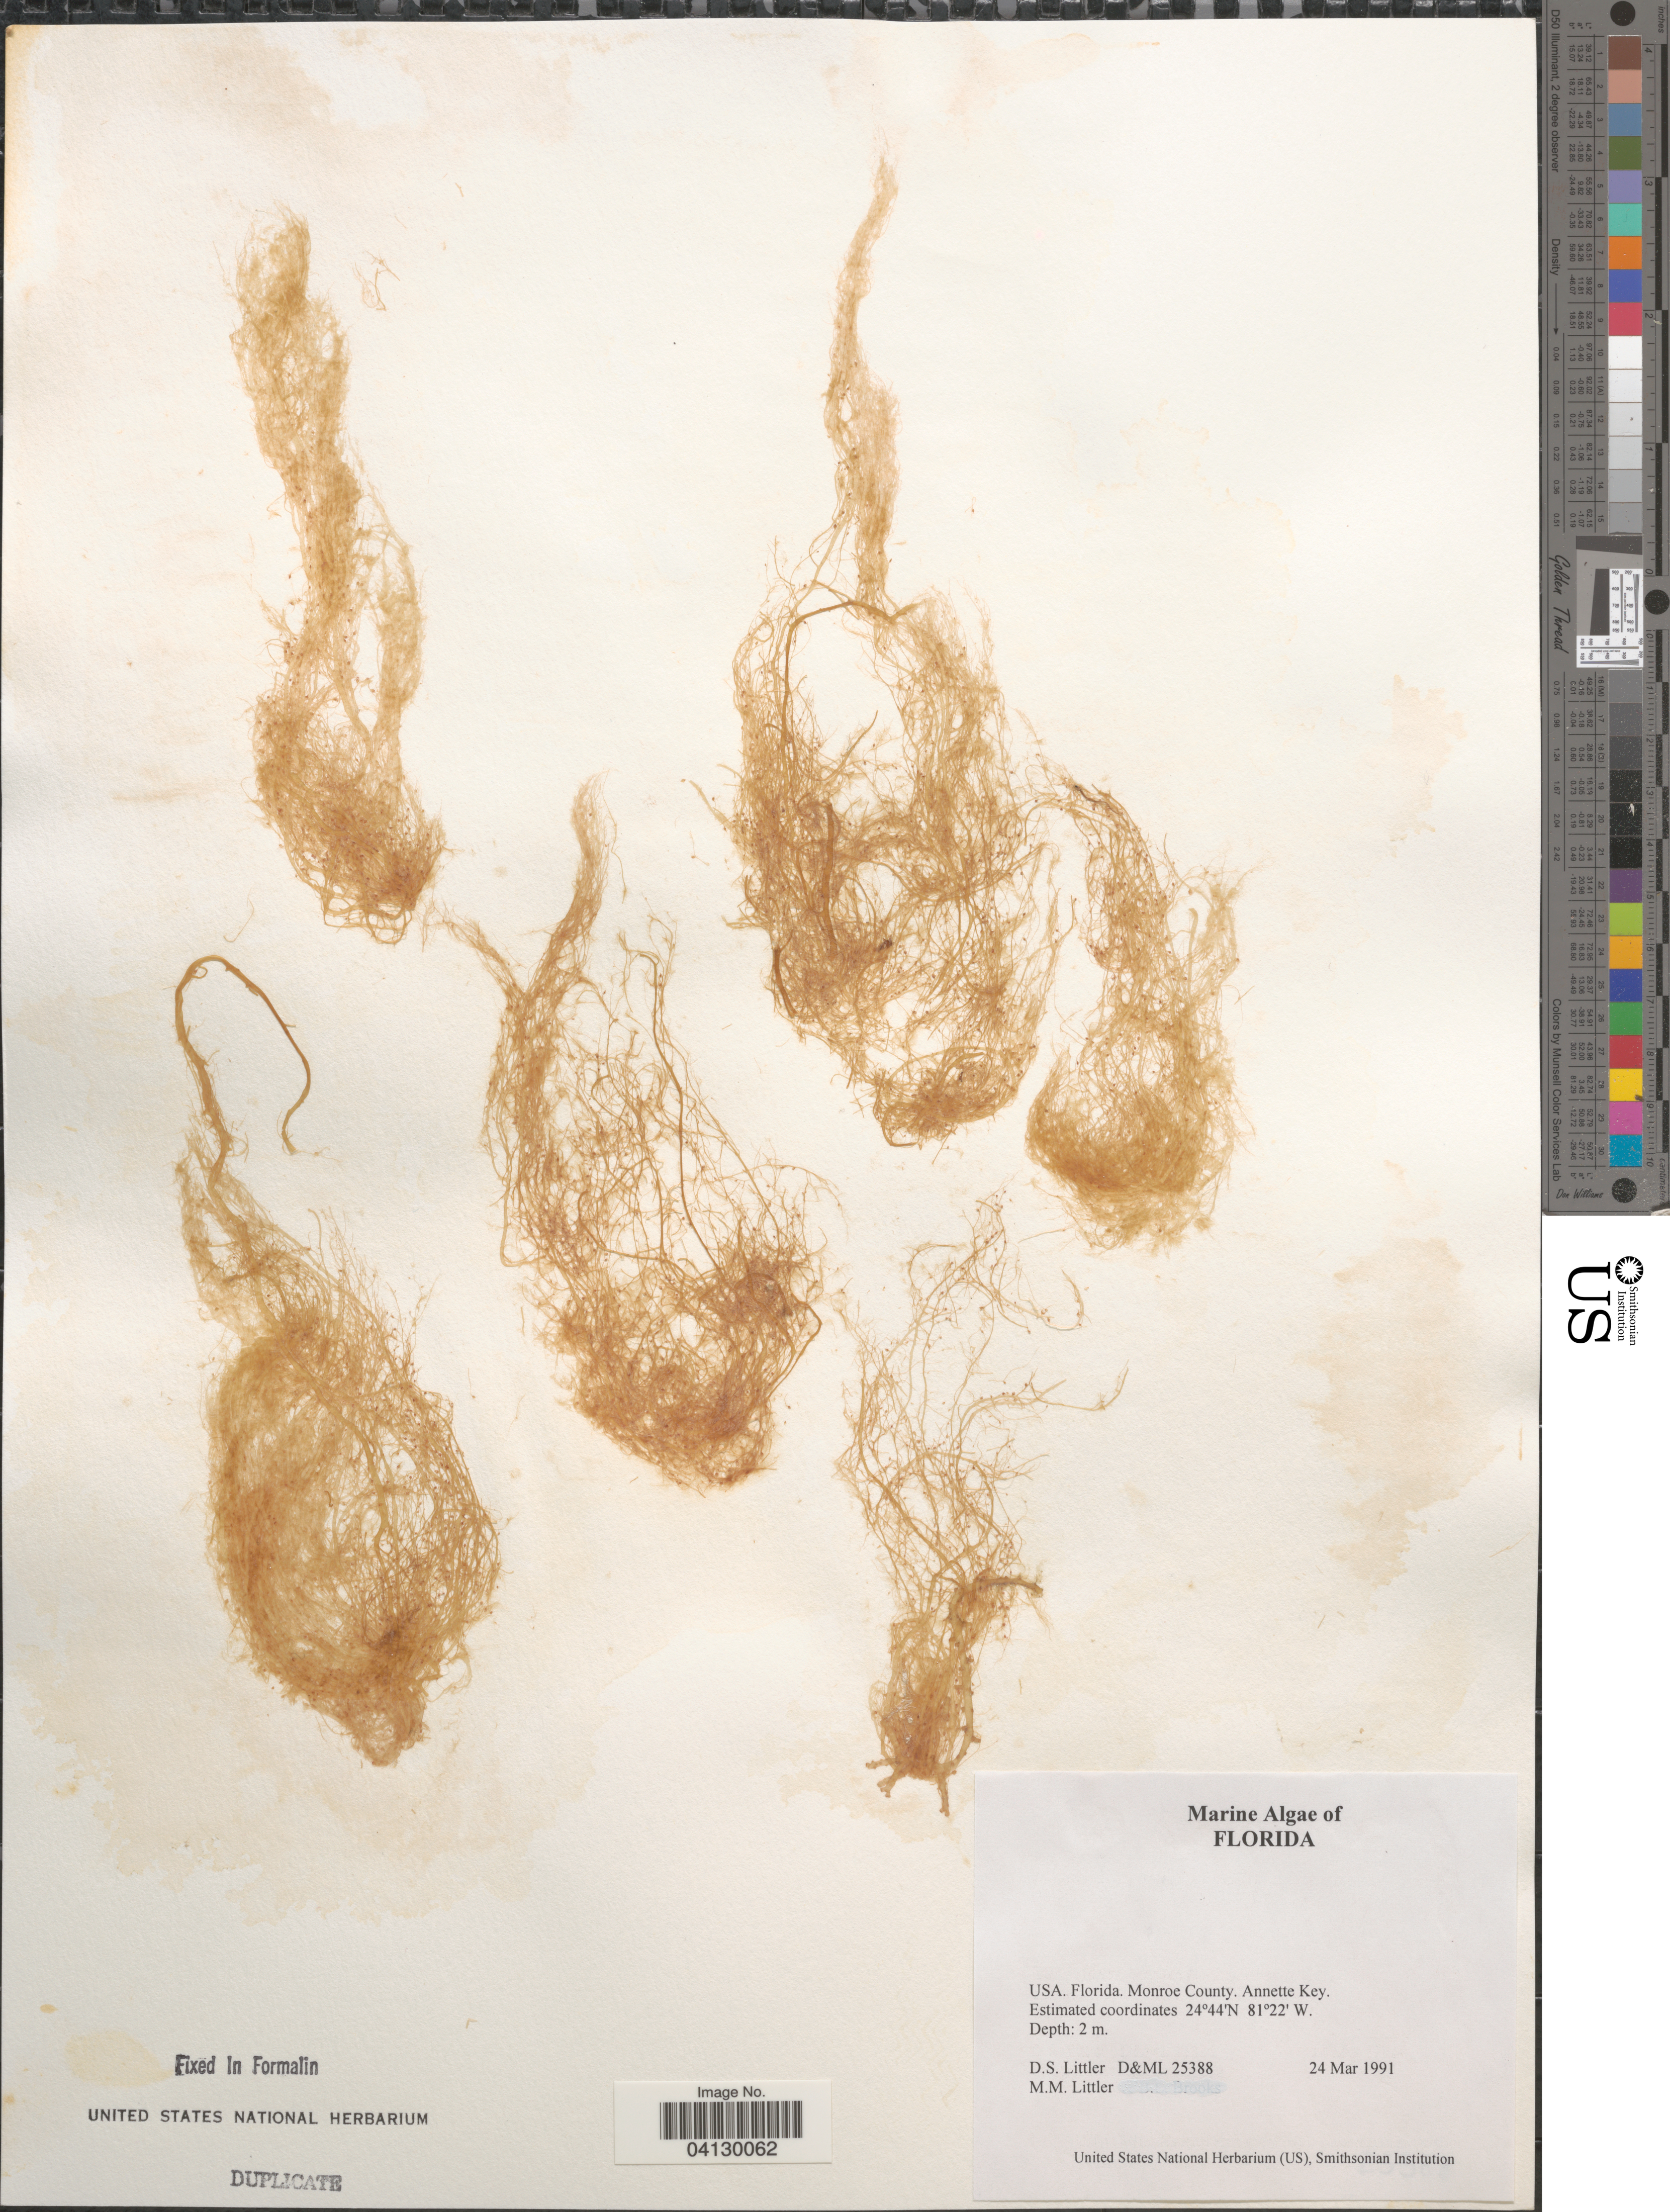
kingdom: Plantae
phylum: Rhodophyta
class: Florideophyceae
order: Corallinales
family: Corallinaceae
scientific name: Crustose Coralline Algae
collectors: D. S. Littler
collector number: D&ML 25388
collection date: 1991-03-24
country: United States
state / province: Florida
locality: Monroe County. Annette Key.